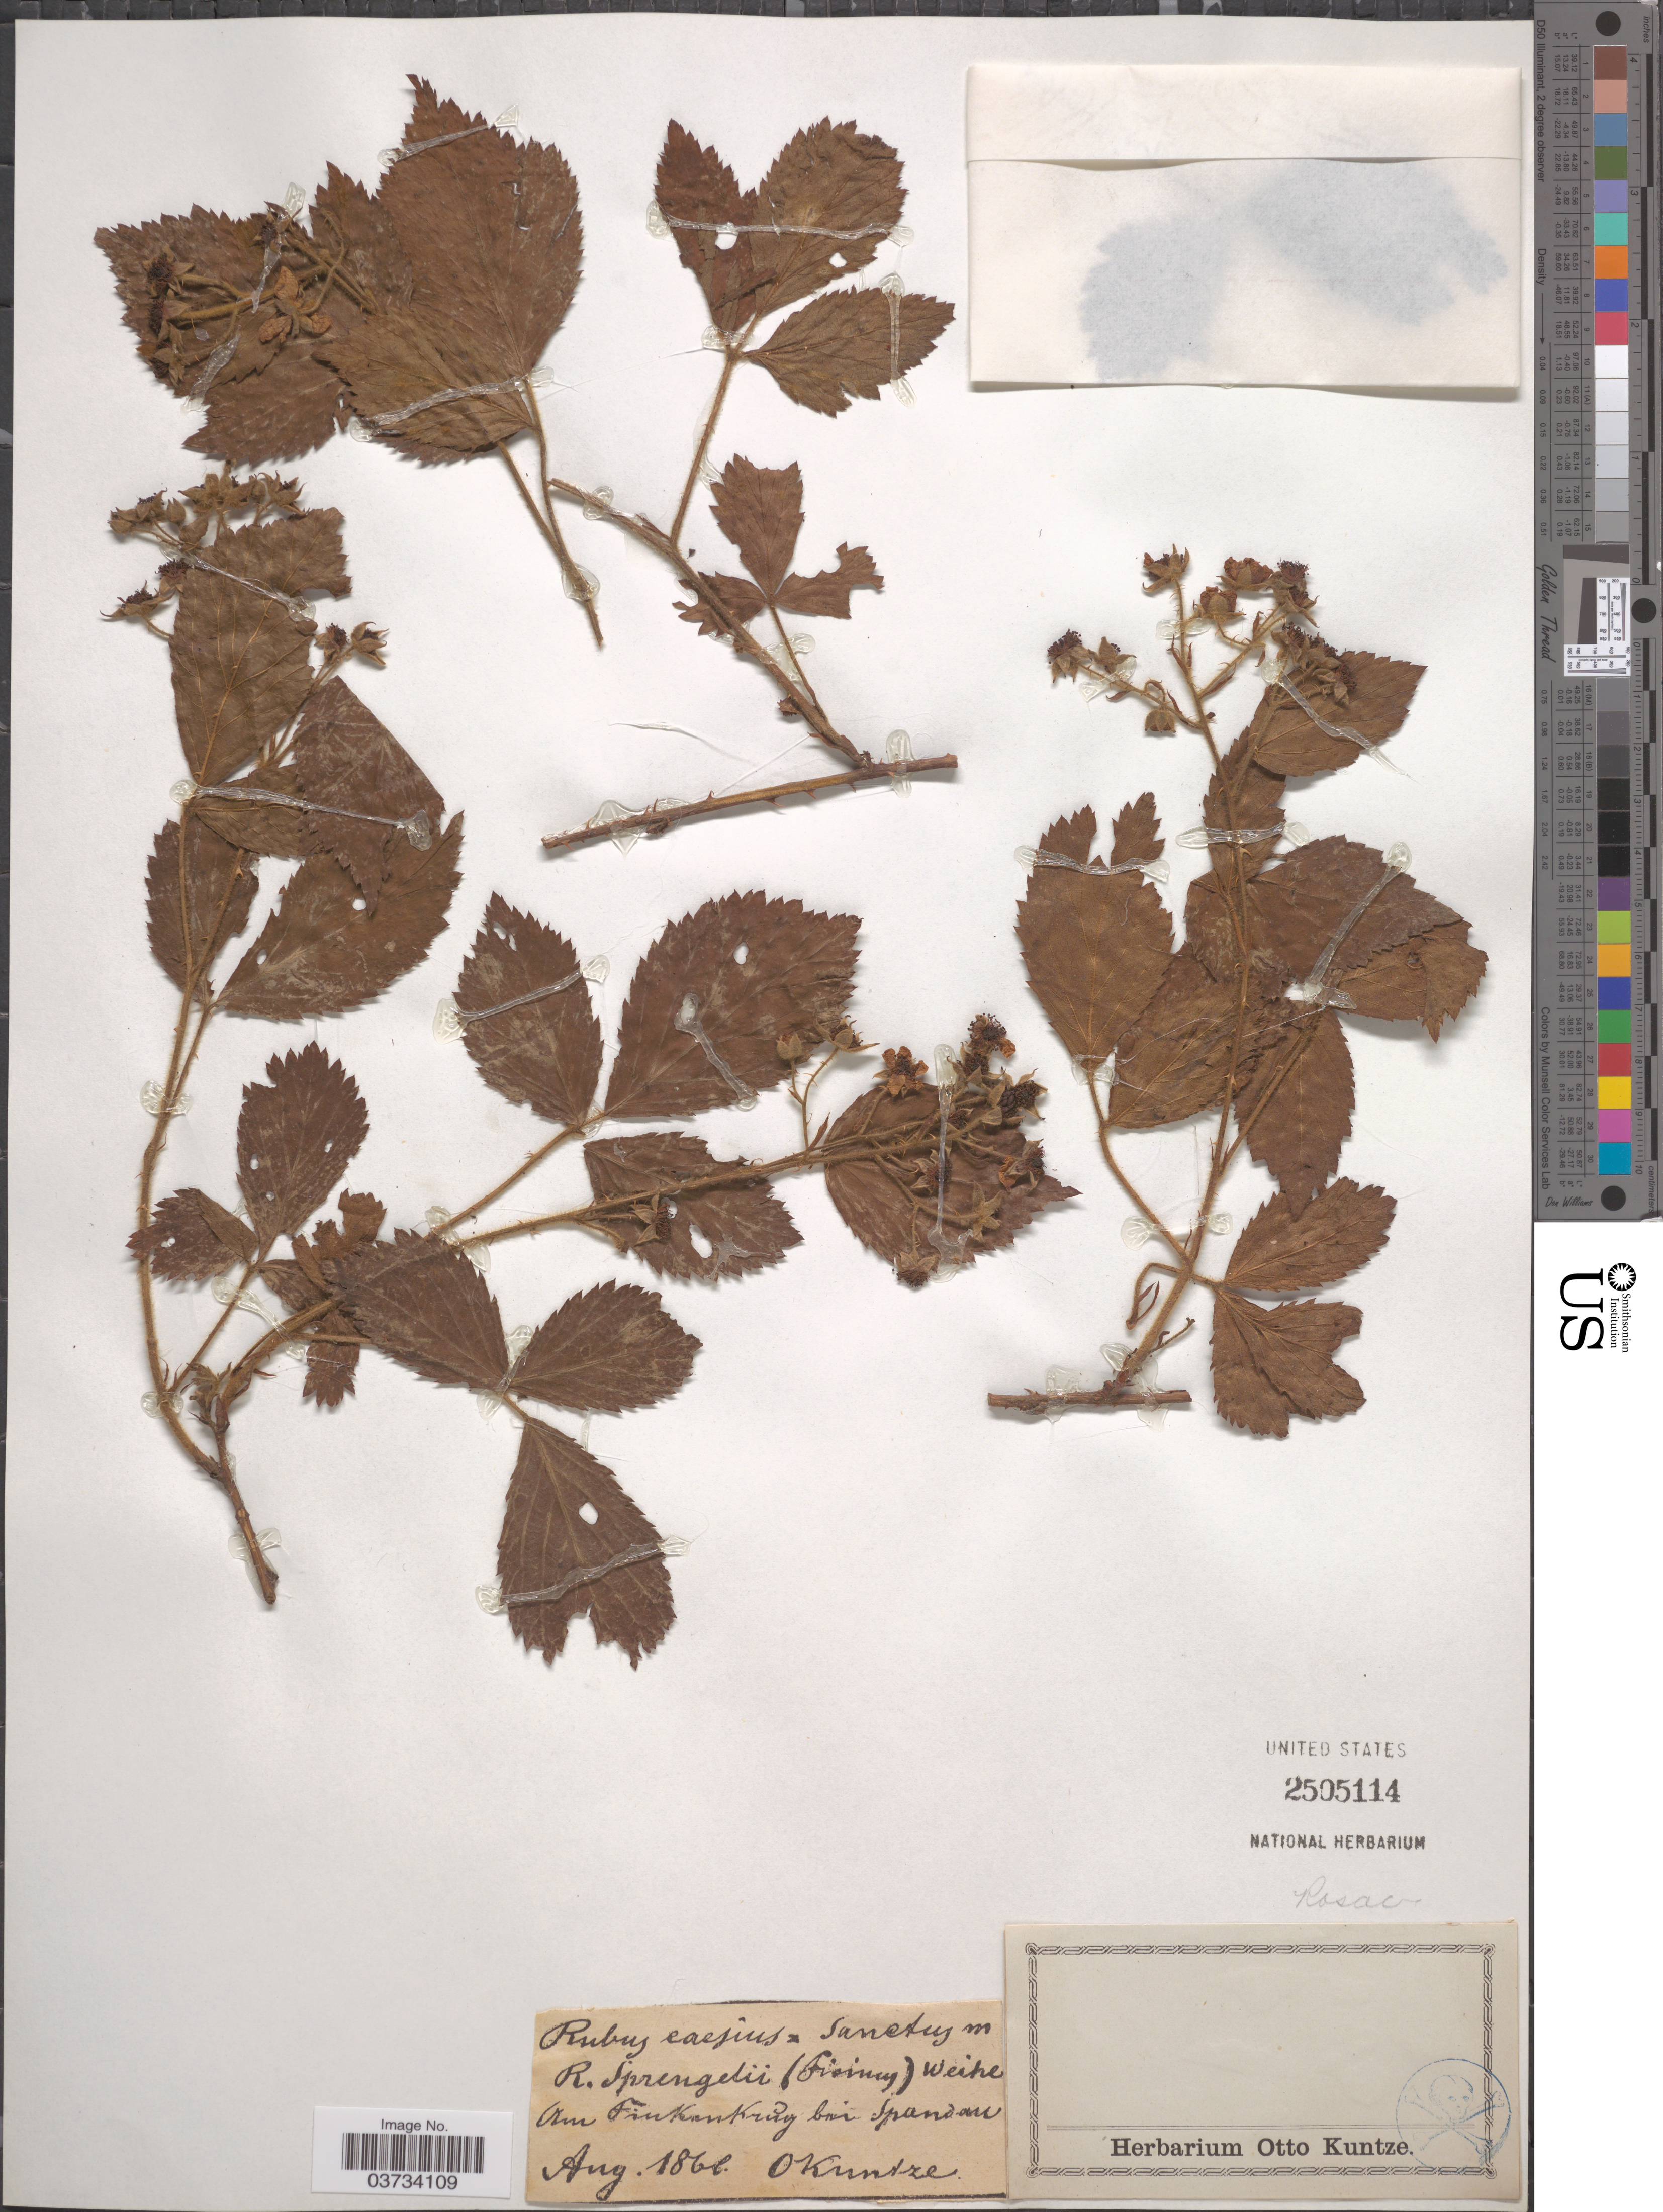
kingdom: Plantae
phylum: Tracheophyta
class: Magnoliopsida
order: Rosales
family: Rosaceae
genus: Rubus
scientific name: Rubus caesius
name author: L.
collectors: C.E.O. Kuntze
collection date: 1866-08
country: Germany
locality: Am finkenkrůg bei spandau. [interpreted]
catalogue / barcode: US 2505114